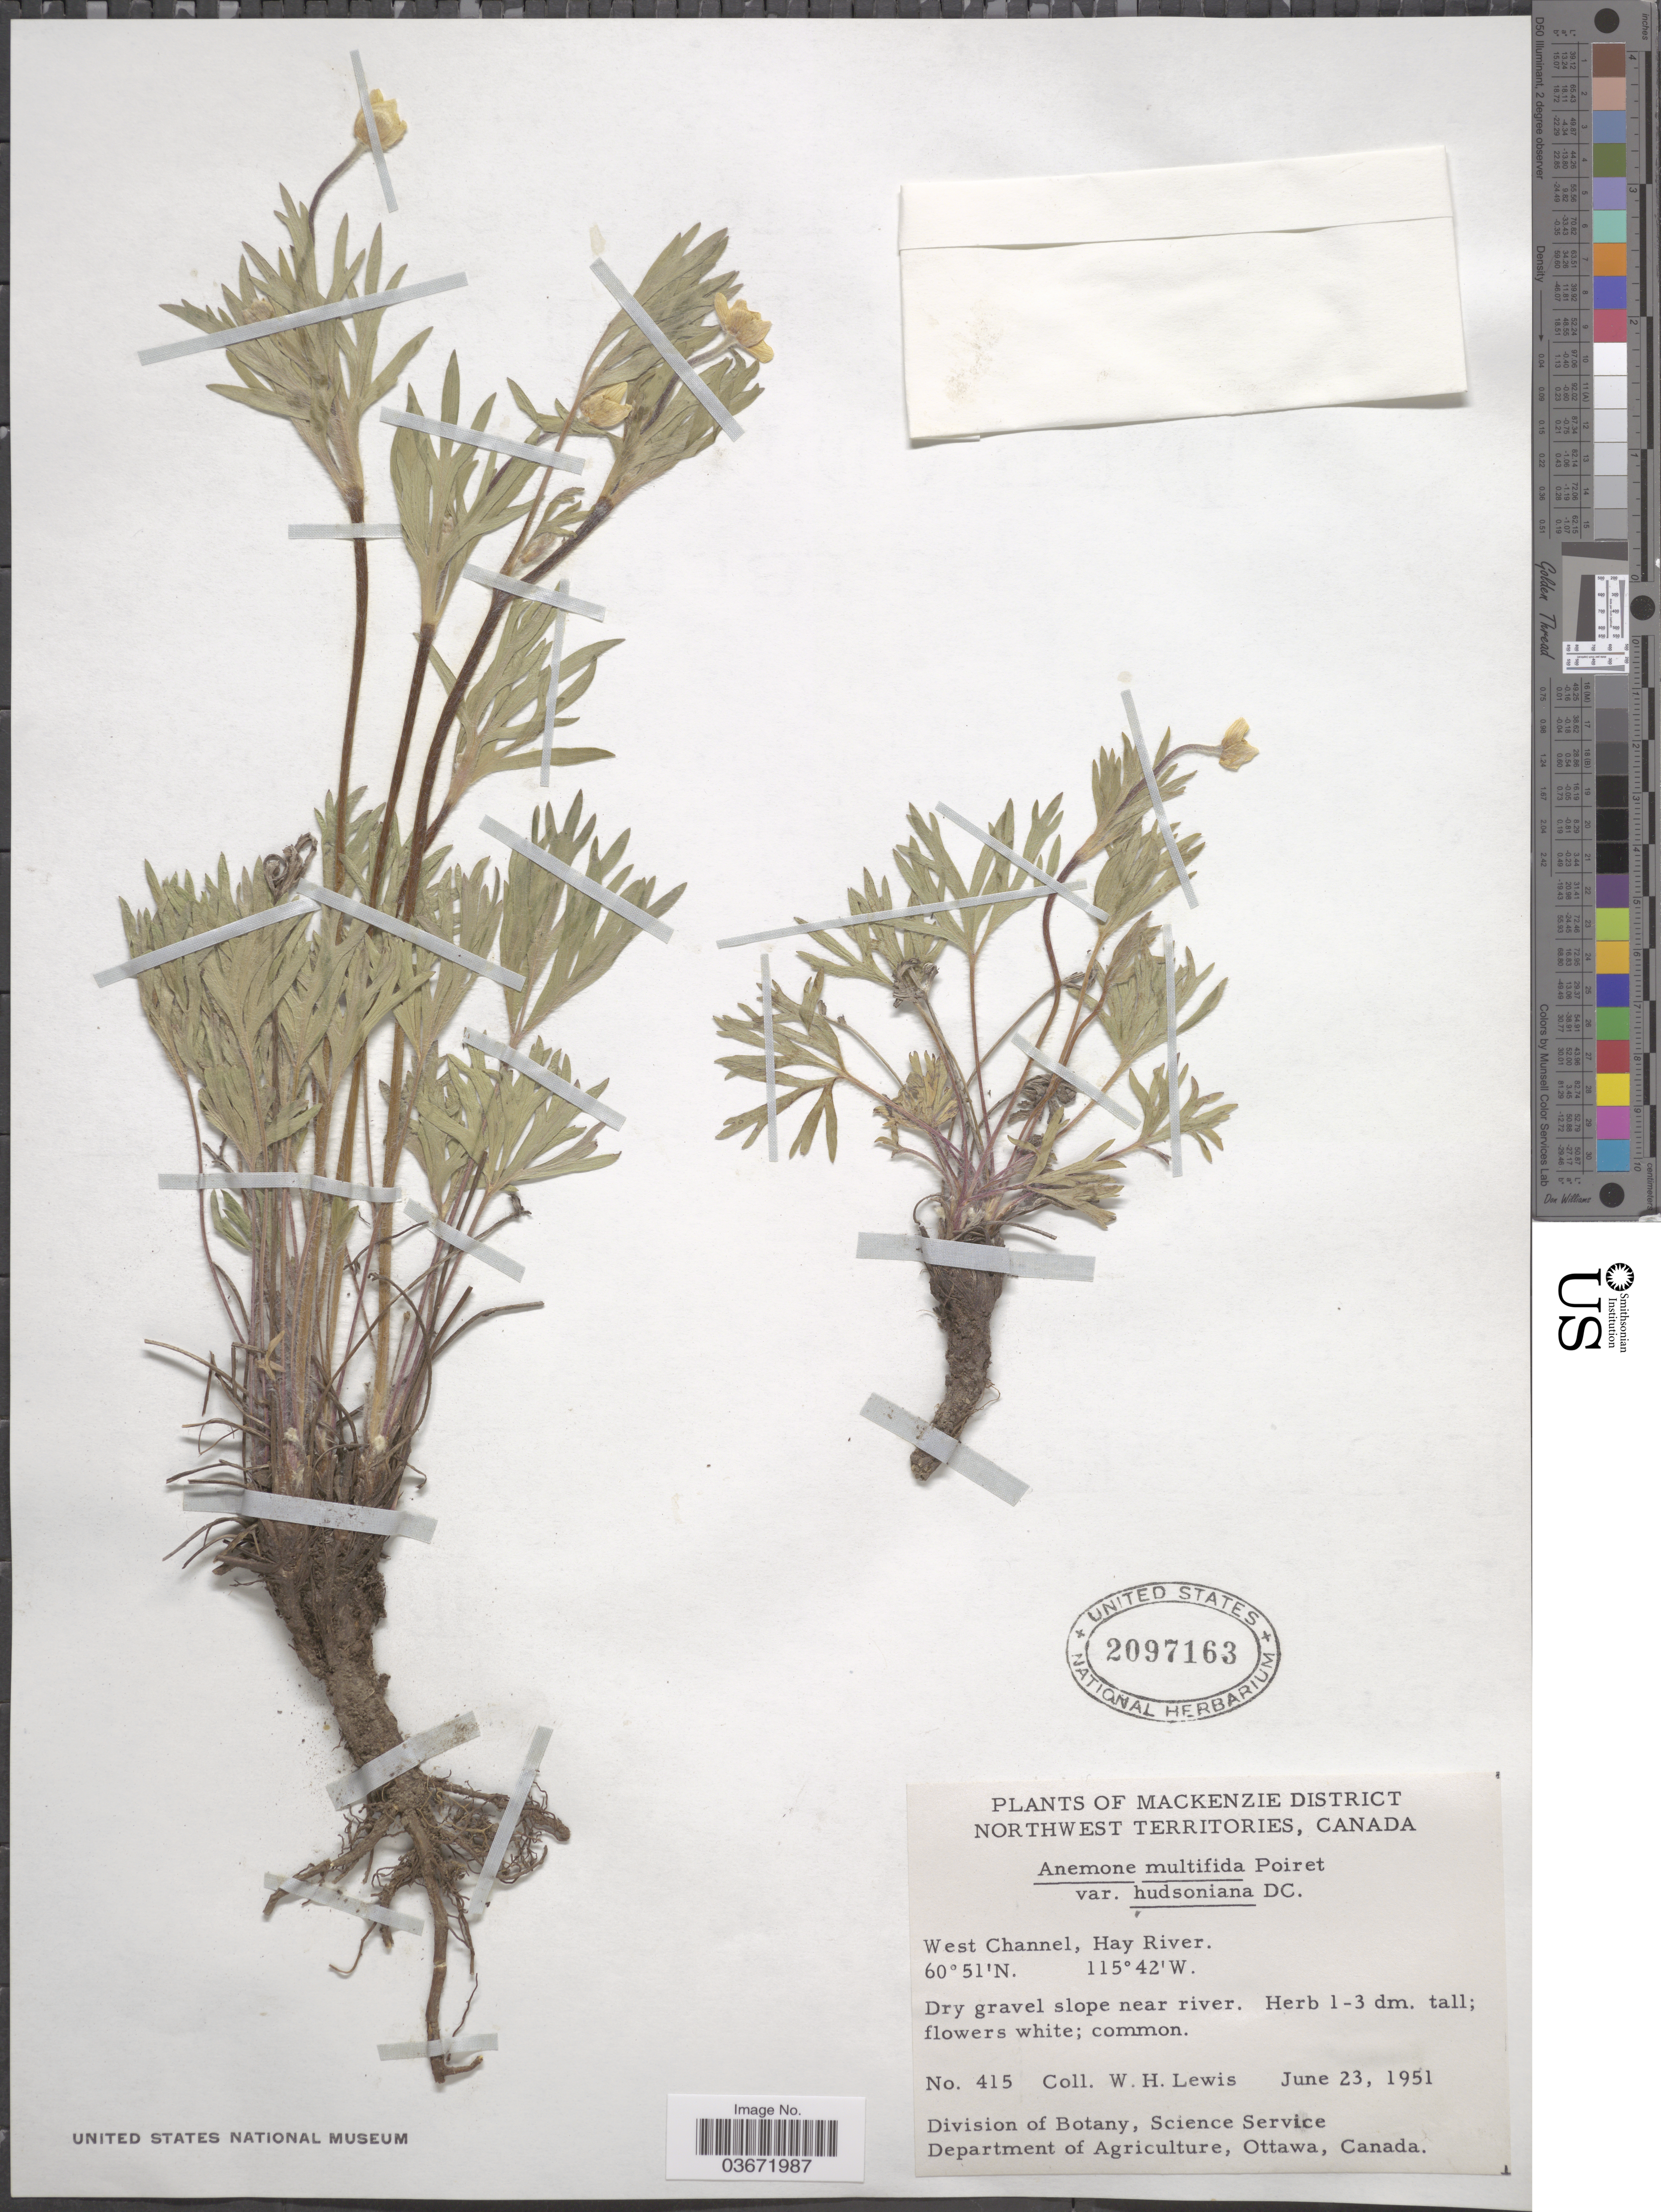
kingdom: Plantae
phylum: Tracheophyta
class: Magnoliopsida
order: Ranunculales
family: Ranunculaceae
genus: Anemone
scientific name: Anemone multifida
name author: Poir.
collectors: W. H. Lewis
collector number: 415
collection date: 1951-06-23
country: Canada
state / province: Northwest Territories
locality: Mackenzie District. West Channel, Hay River.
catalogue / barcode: US 2097163